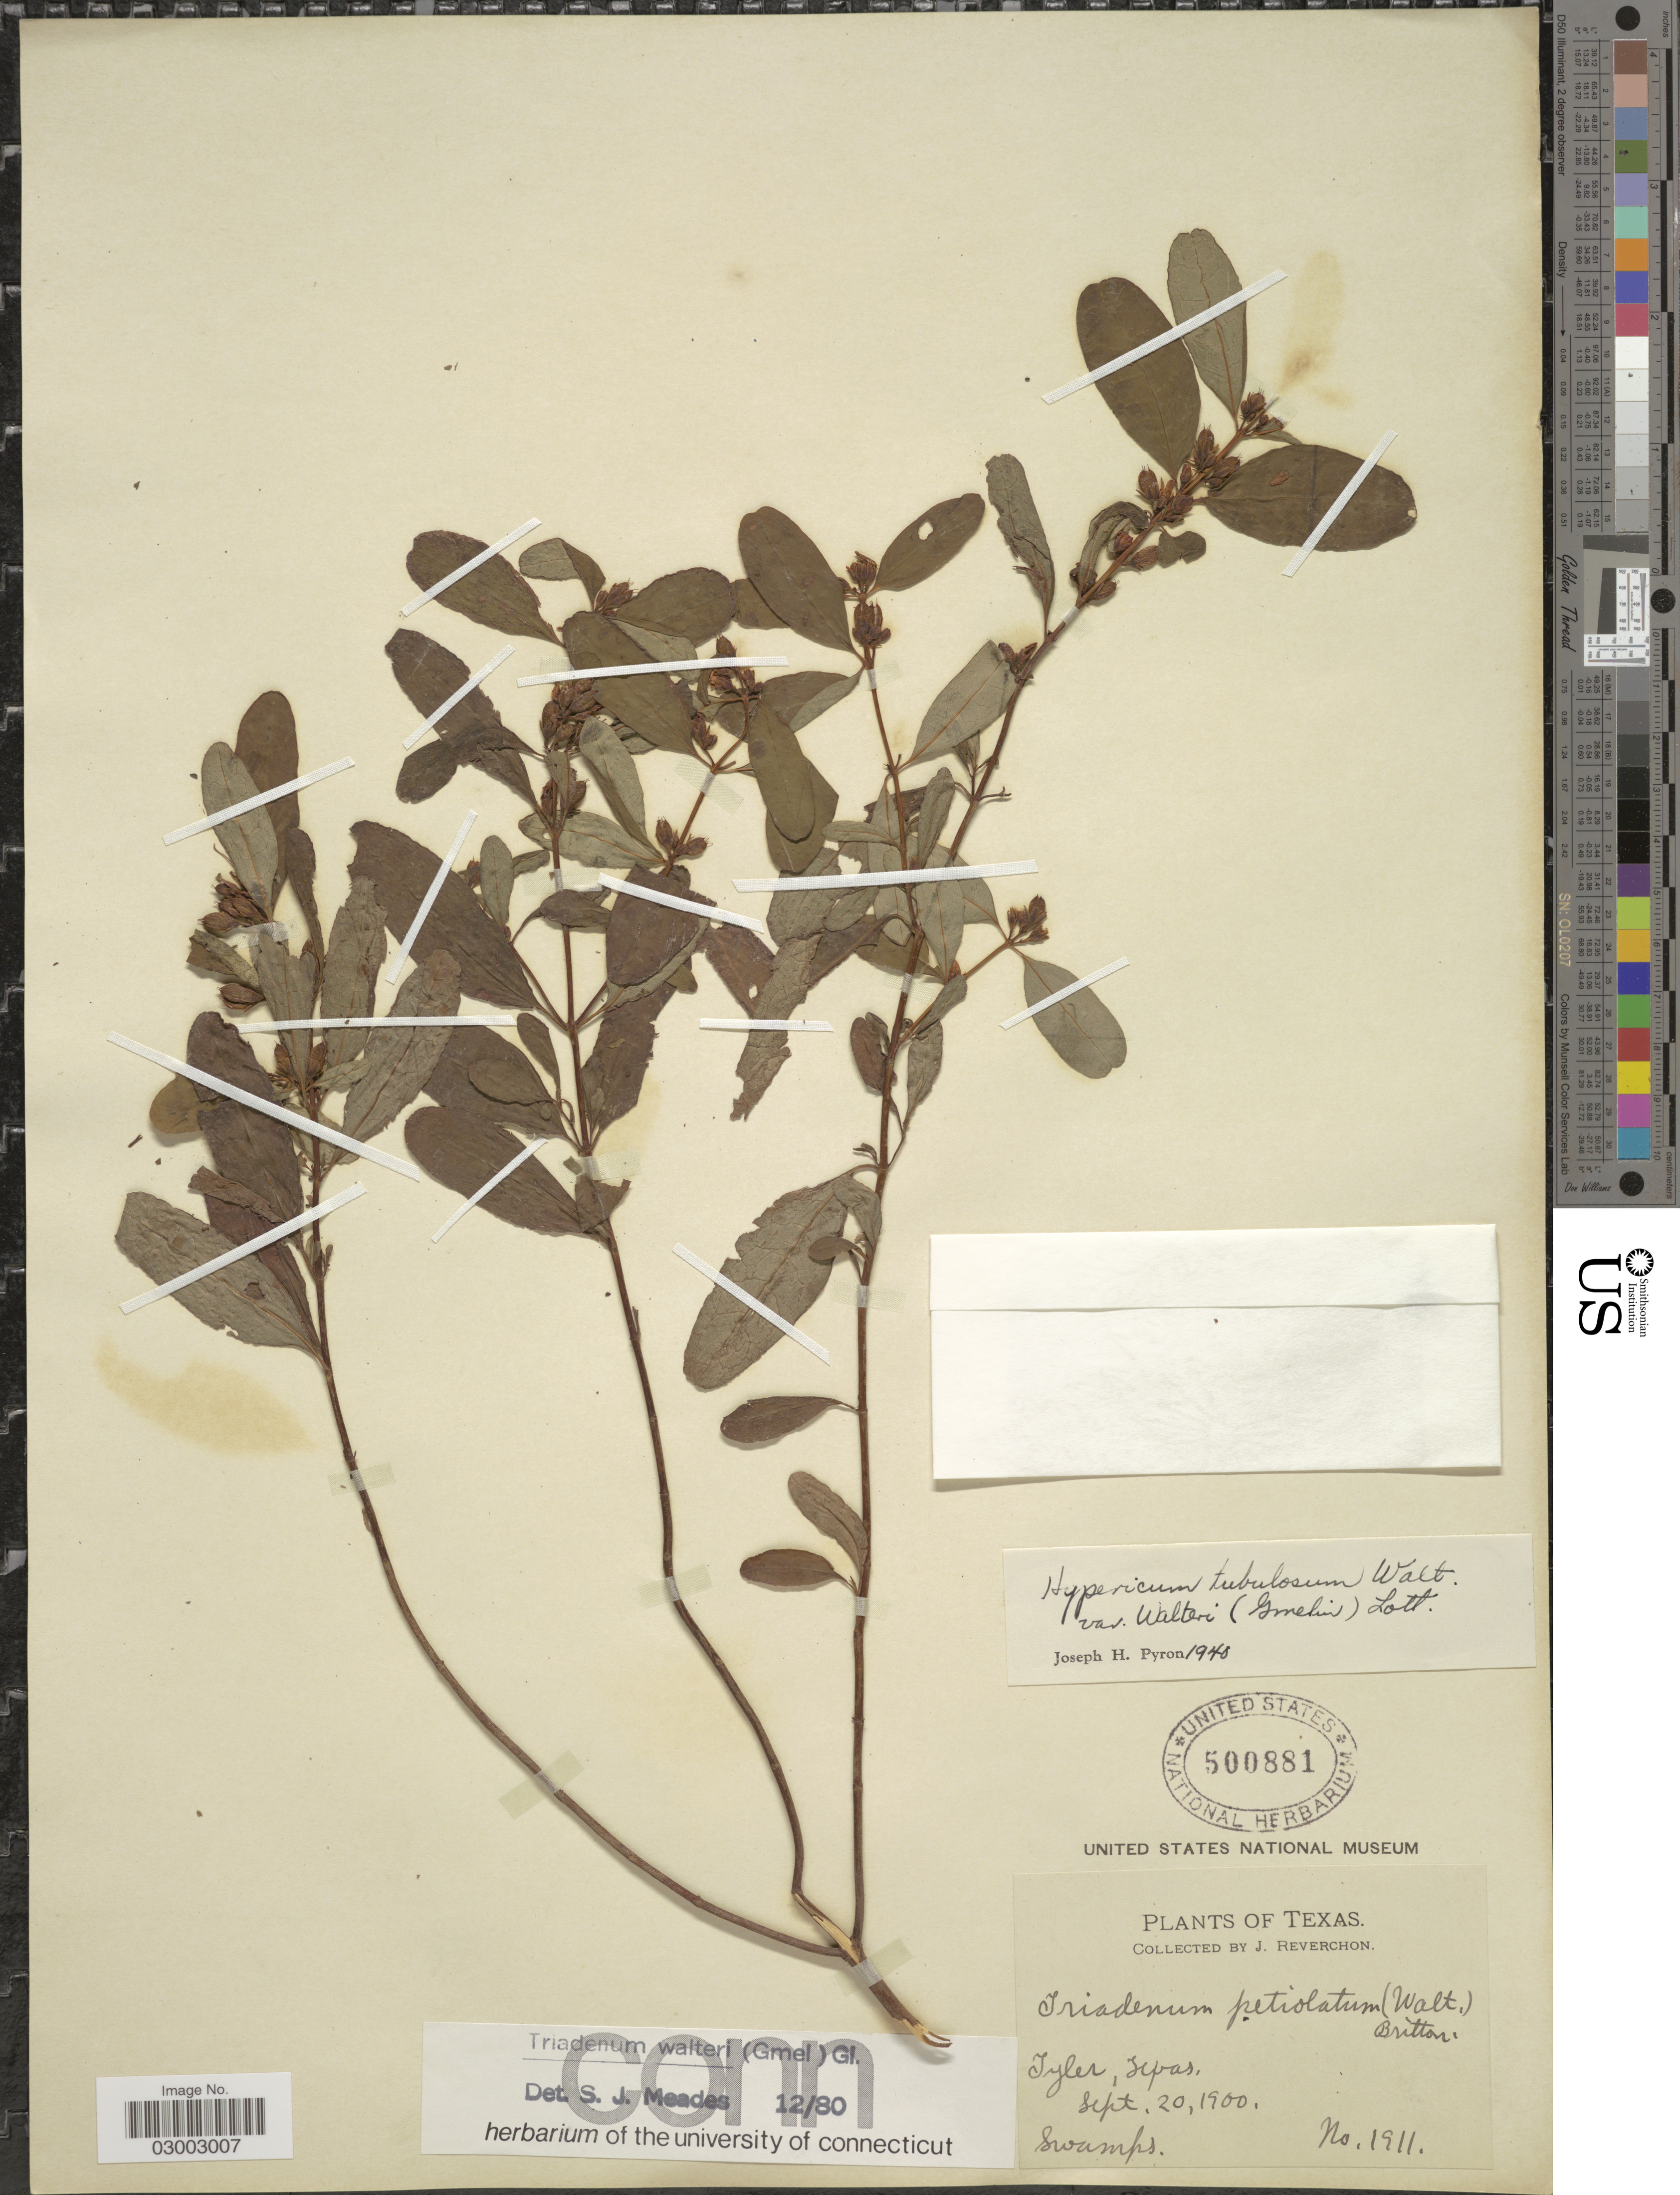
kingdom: Plantae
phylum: Tracheophyta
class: Magnoliopsida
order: Malpighiales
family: Hypericaceae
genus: Hypericum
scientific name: Hypericum walteri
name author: J.F. Gmel.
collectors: J. Reverchon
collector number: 1911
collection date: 1900-09-20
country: United States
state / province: Texas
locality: Tyler. Swamps.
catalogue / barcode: US 500881